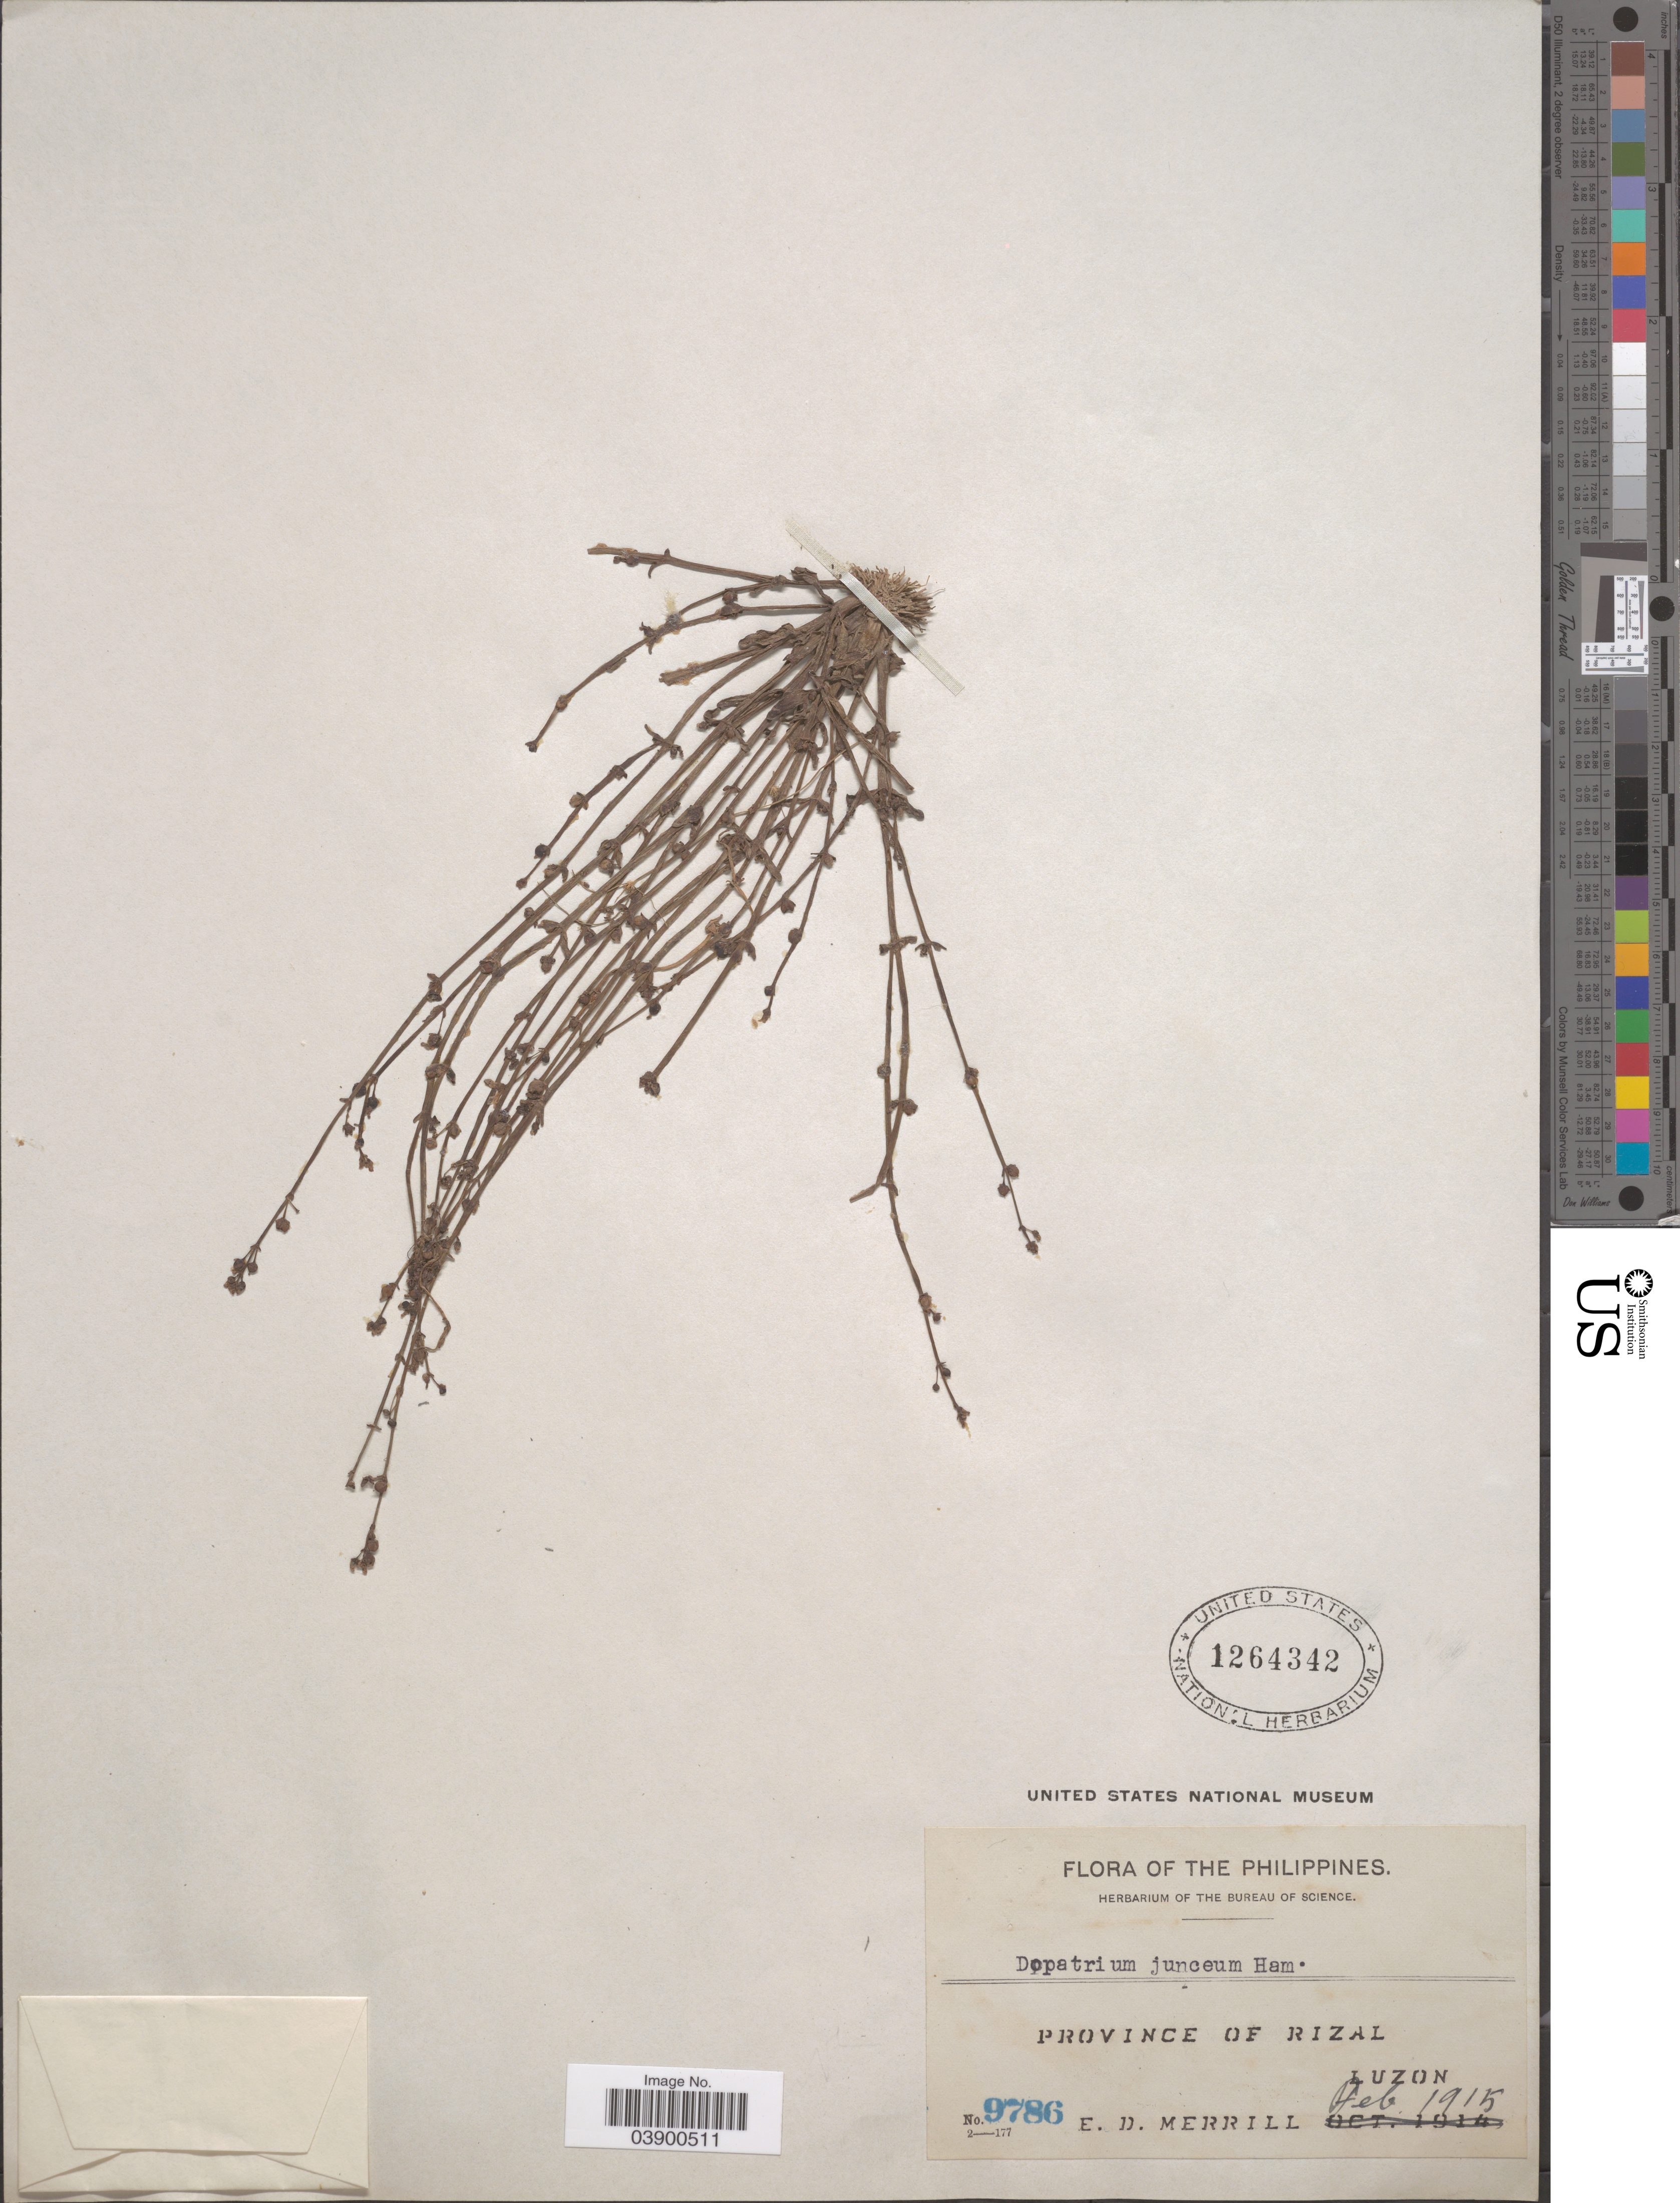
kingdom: Plantae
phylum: Tracheophyta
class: Magnoliopsida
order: Lamiales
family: Plantaginaceae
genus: Dopatrium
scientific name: Dopatrium junceum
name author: (Roxb.) Buch.-Ham. ex Benth.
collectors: E. D. Merrill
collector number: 9786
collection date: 1915-02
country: Philippines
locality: Province of Rizal. Luzon.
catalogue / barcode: US 1264342